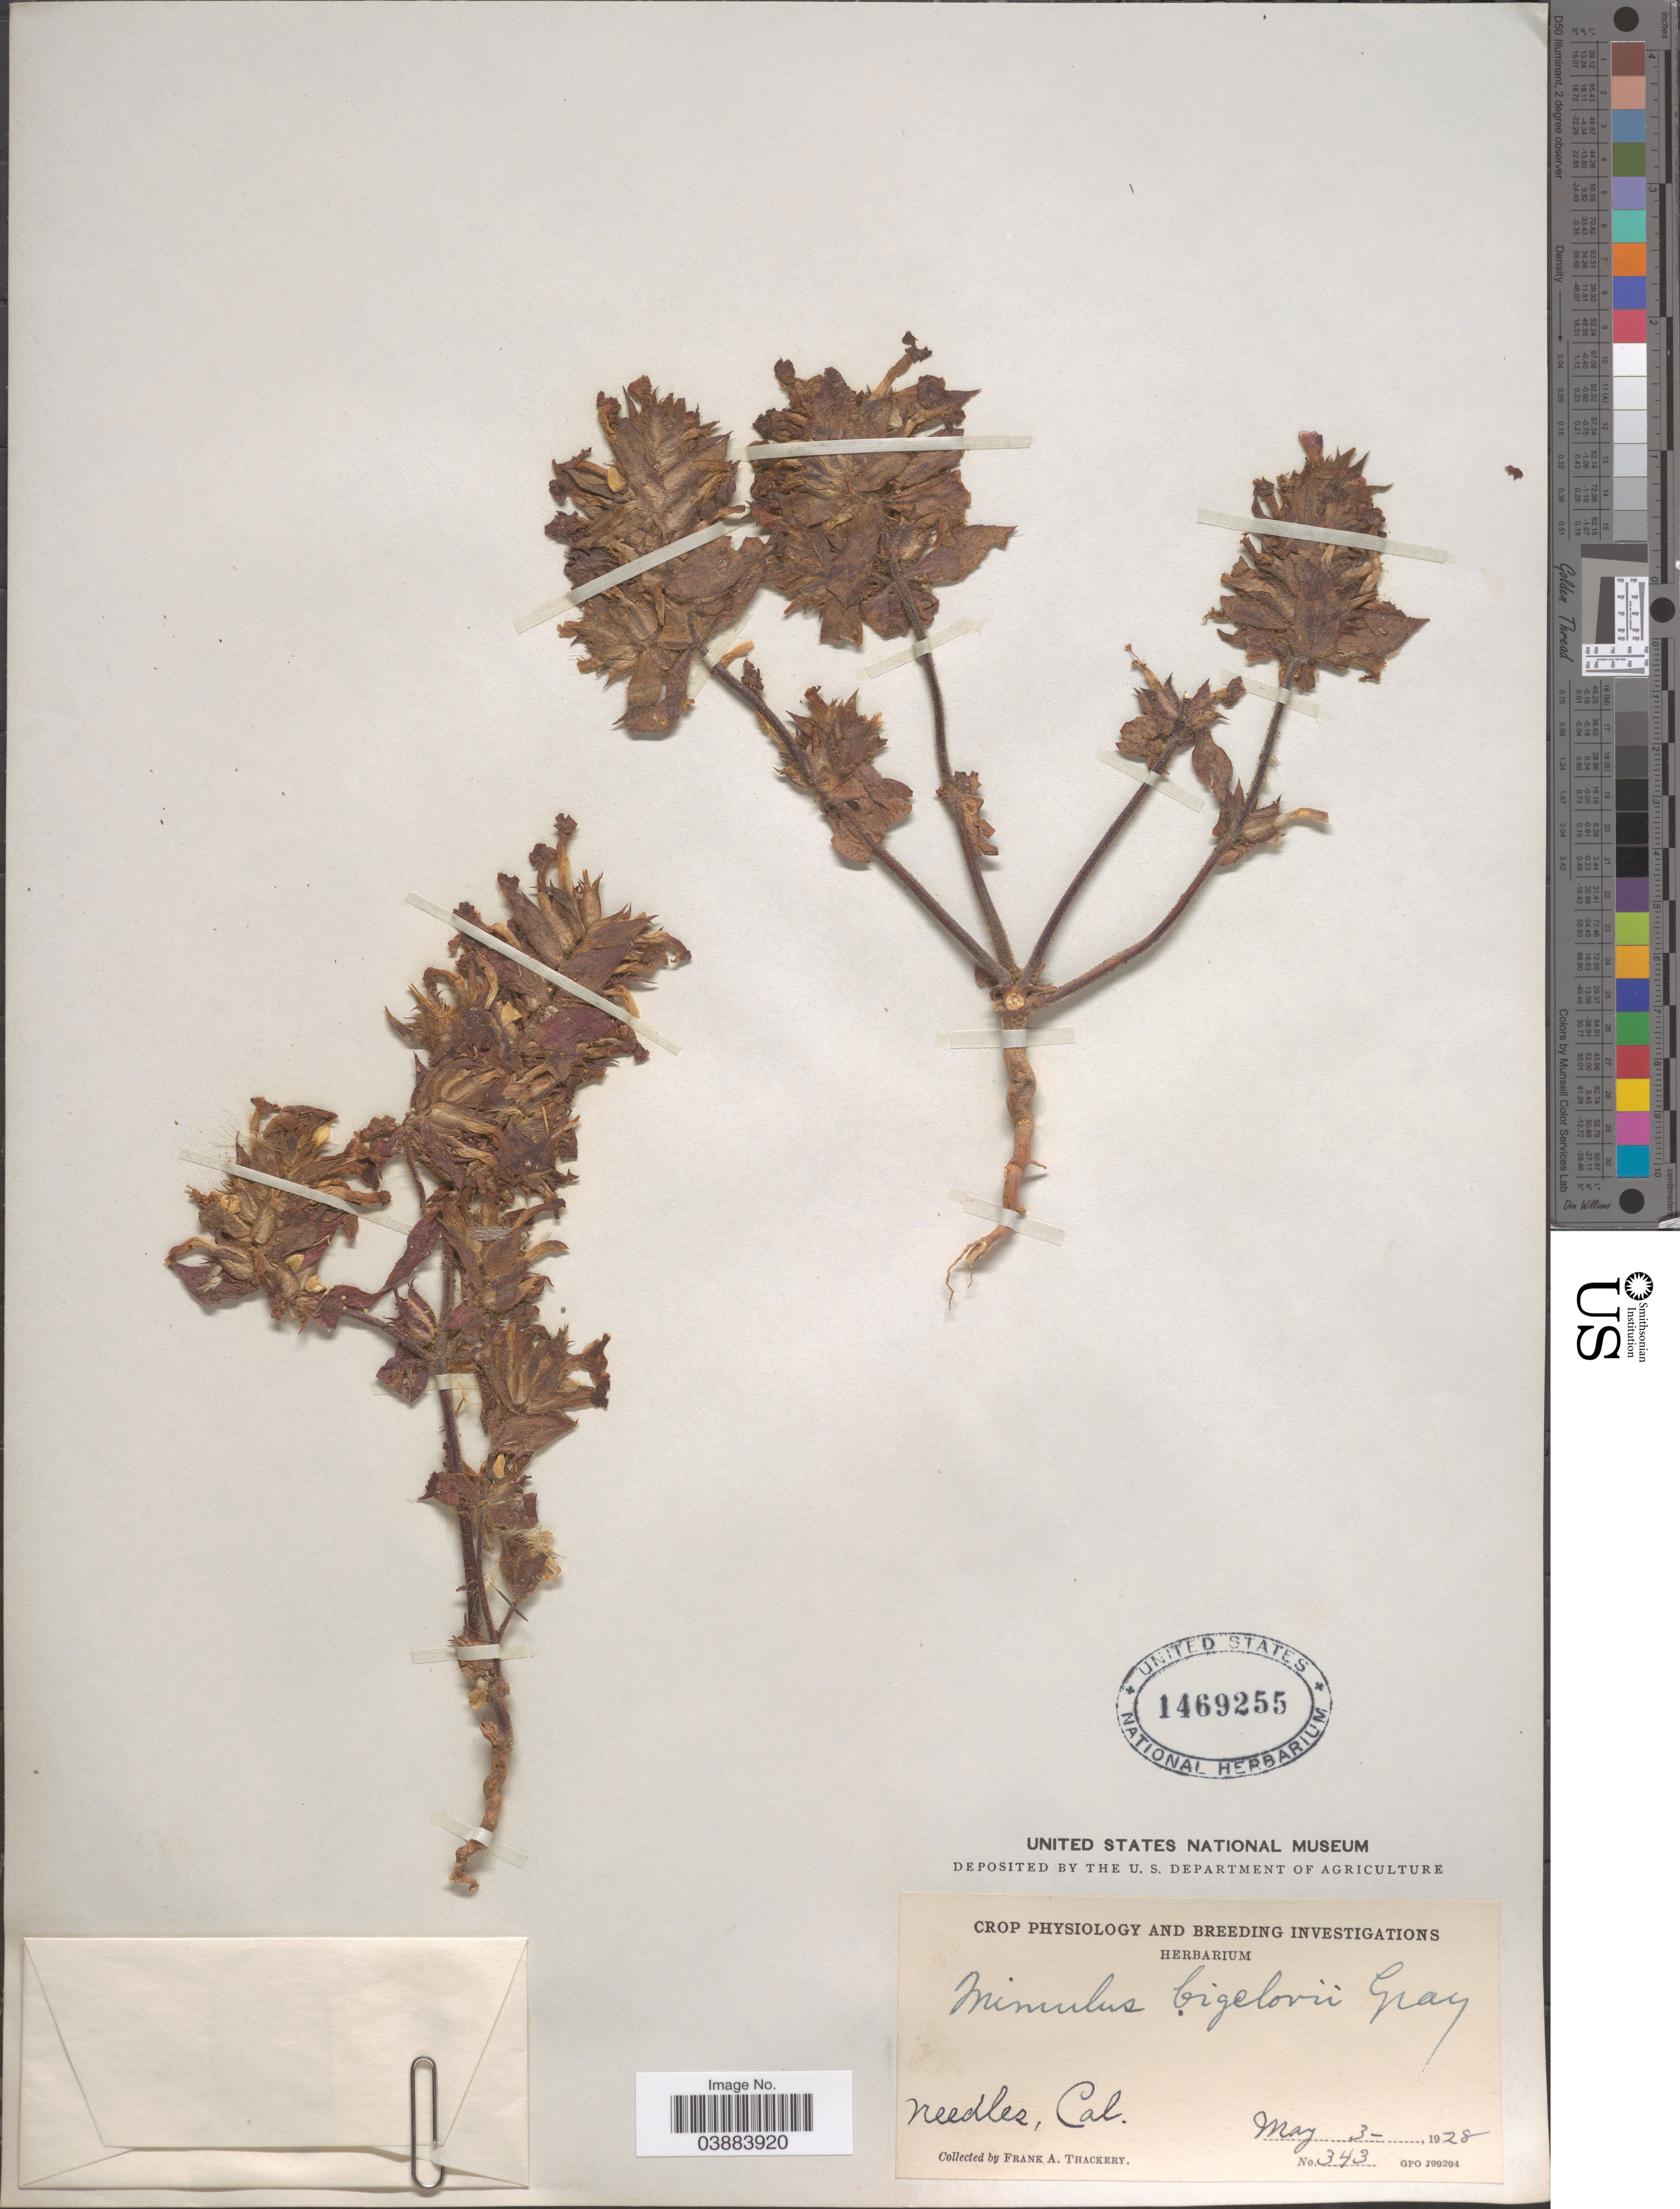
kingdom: Plantae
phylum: Tracheophyta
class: Magnoliopsida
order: Lamiales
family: Phrymaceae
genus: Eunanus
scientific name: Eunanus bigelovii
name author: A. Gray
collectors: F. Thackery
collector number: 343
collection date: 1928-05-03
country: United States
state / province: California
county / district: San Bernardino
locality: Needles.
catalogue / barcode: US 1469255